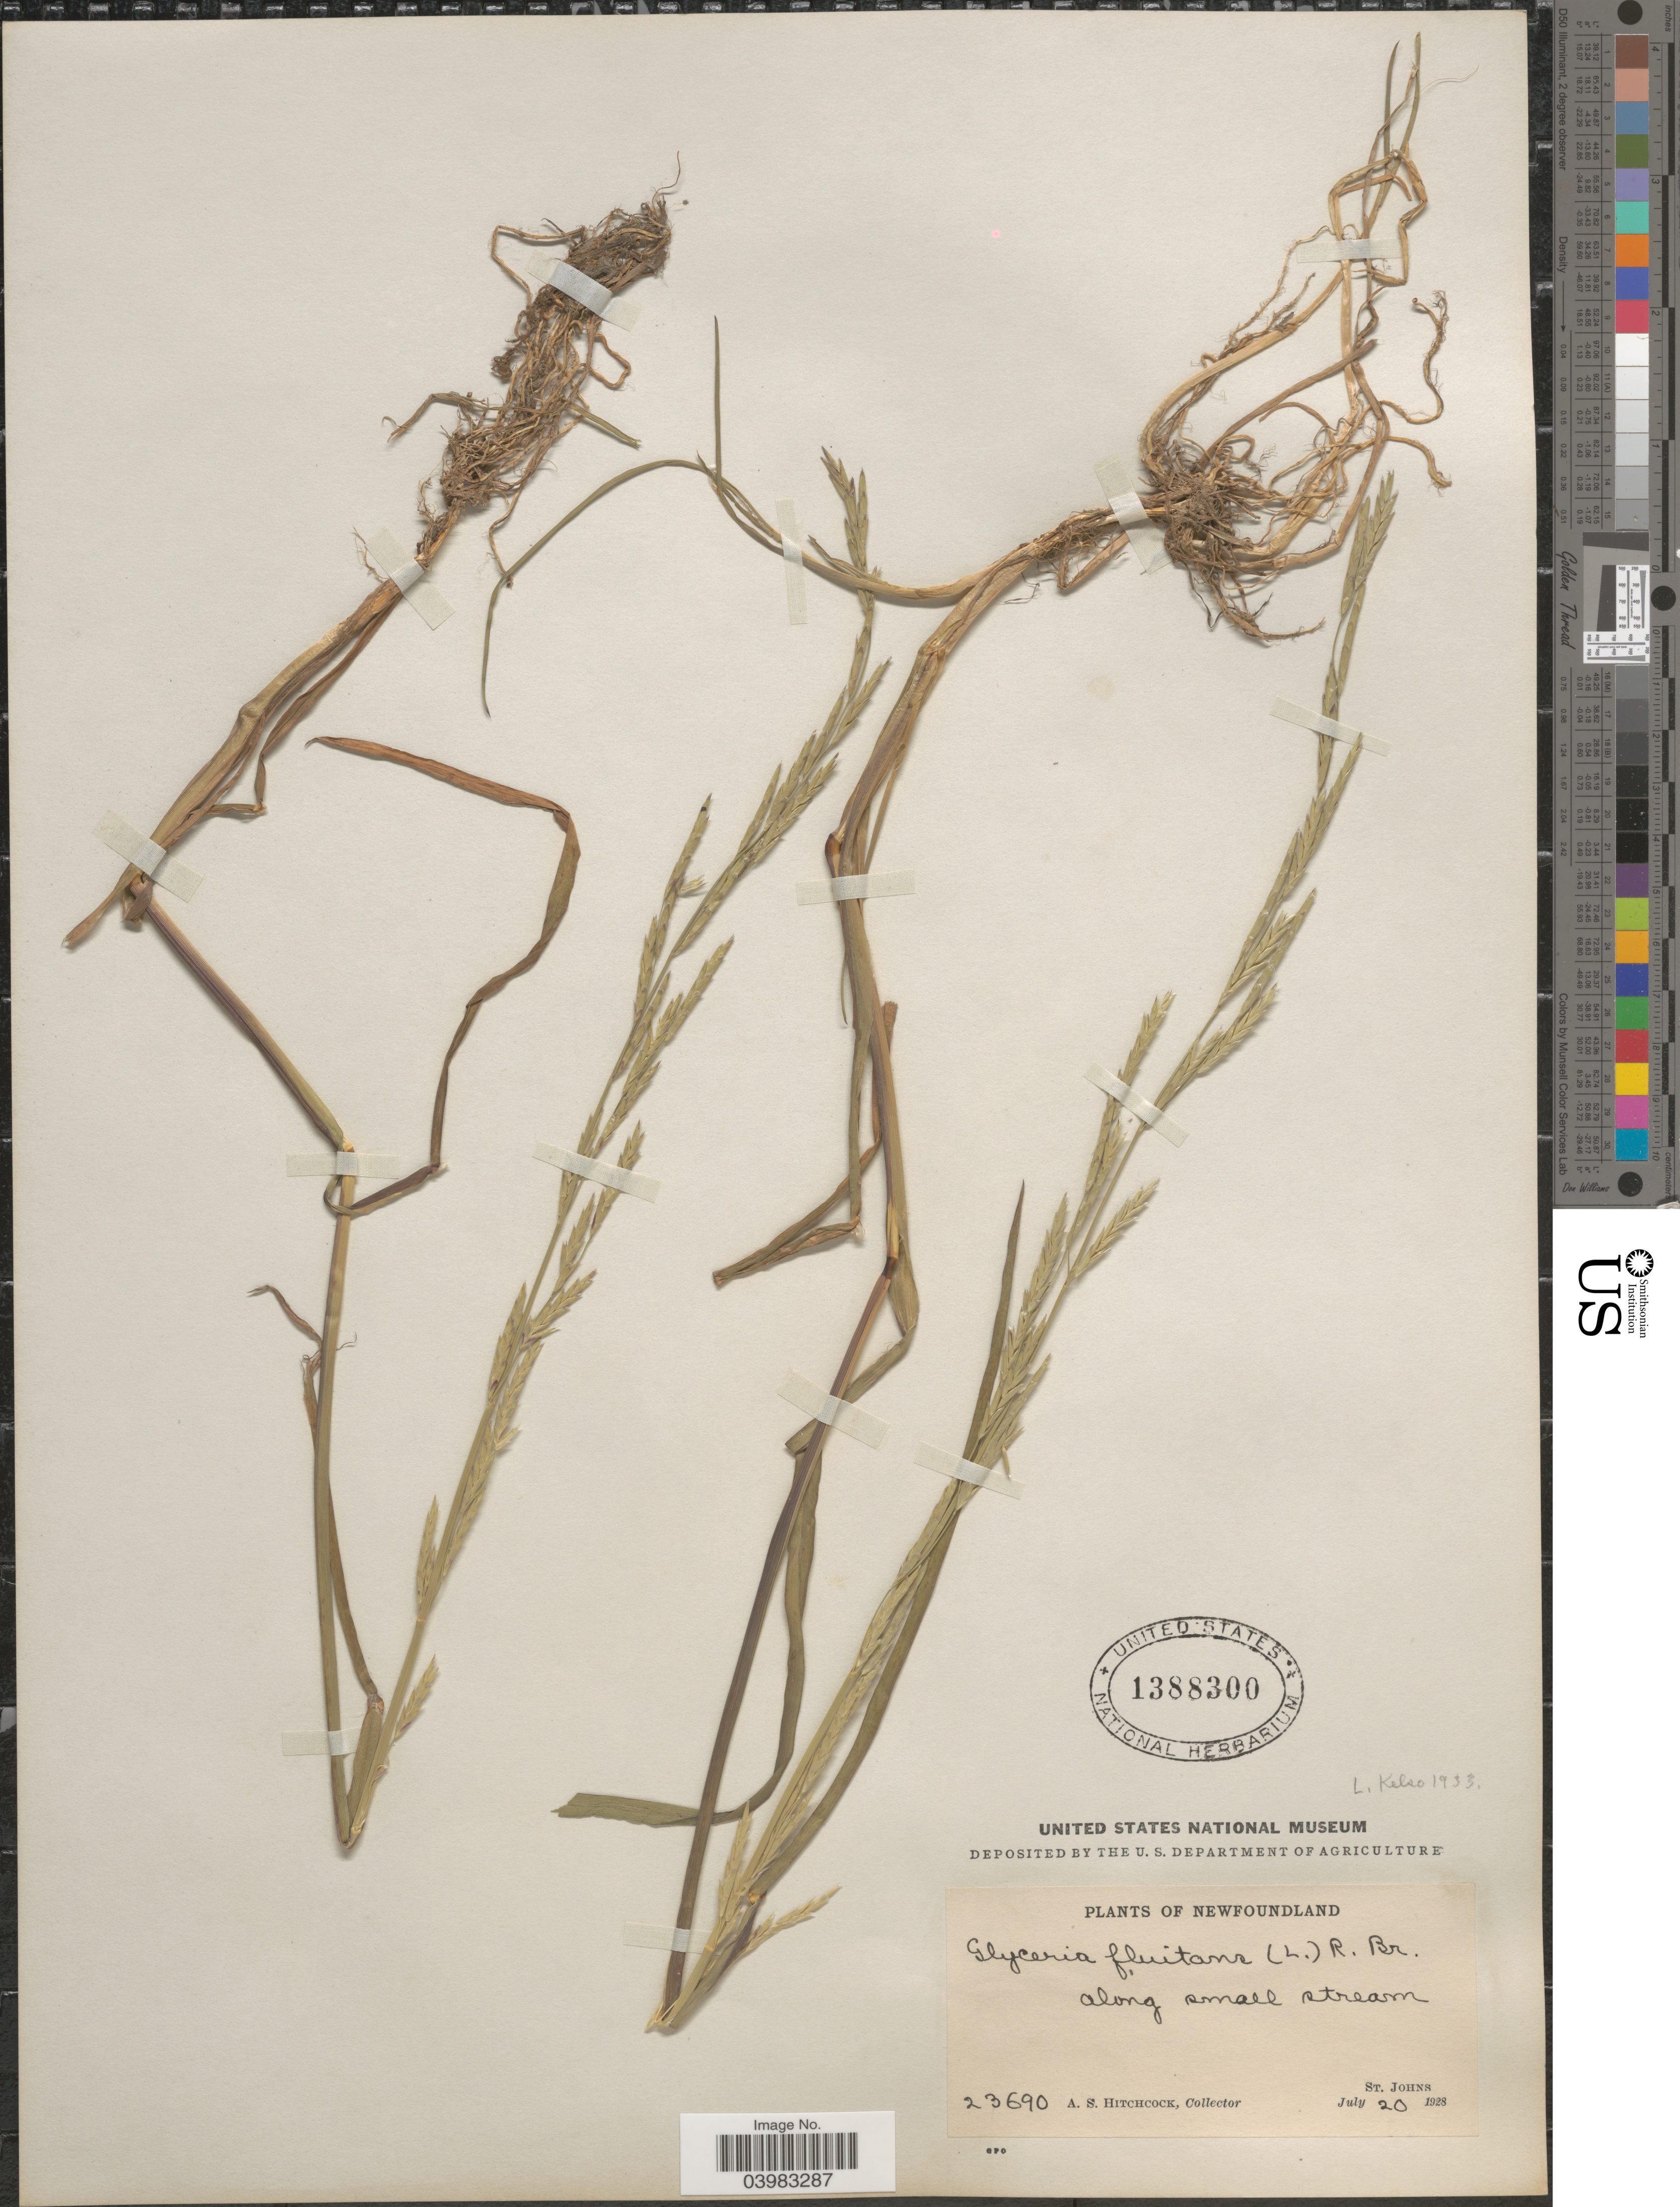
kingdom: Plantae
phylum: Tracheophyta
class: Liliopsida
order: Poales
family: Poaceae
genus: Glyceria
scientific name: Glyceria fluitans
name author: (L.) R. Br.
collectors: A. S. Hitchcock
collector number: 23690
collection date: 1928-07-20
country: Canada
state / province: Newfoundland and Labrador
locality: St. Johns.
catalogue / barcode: US 1388300